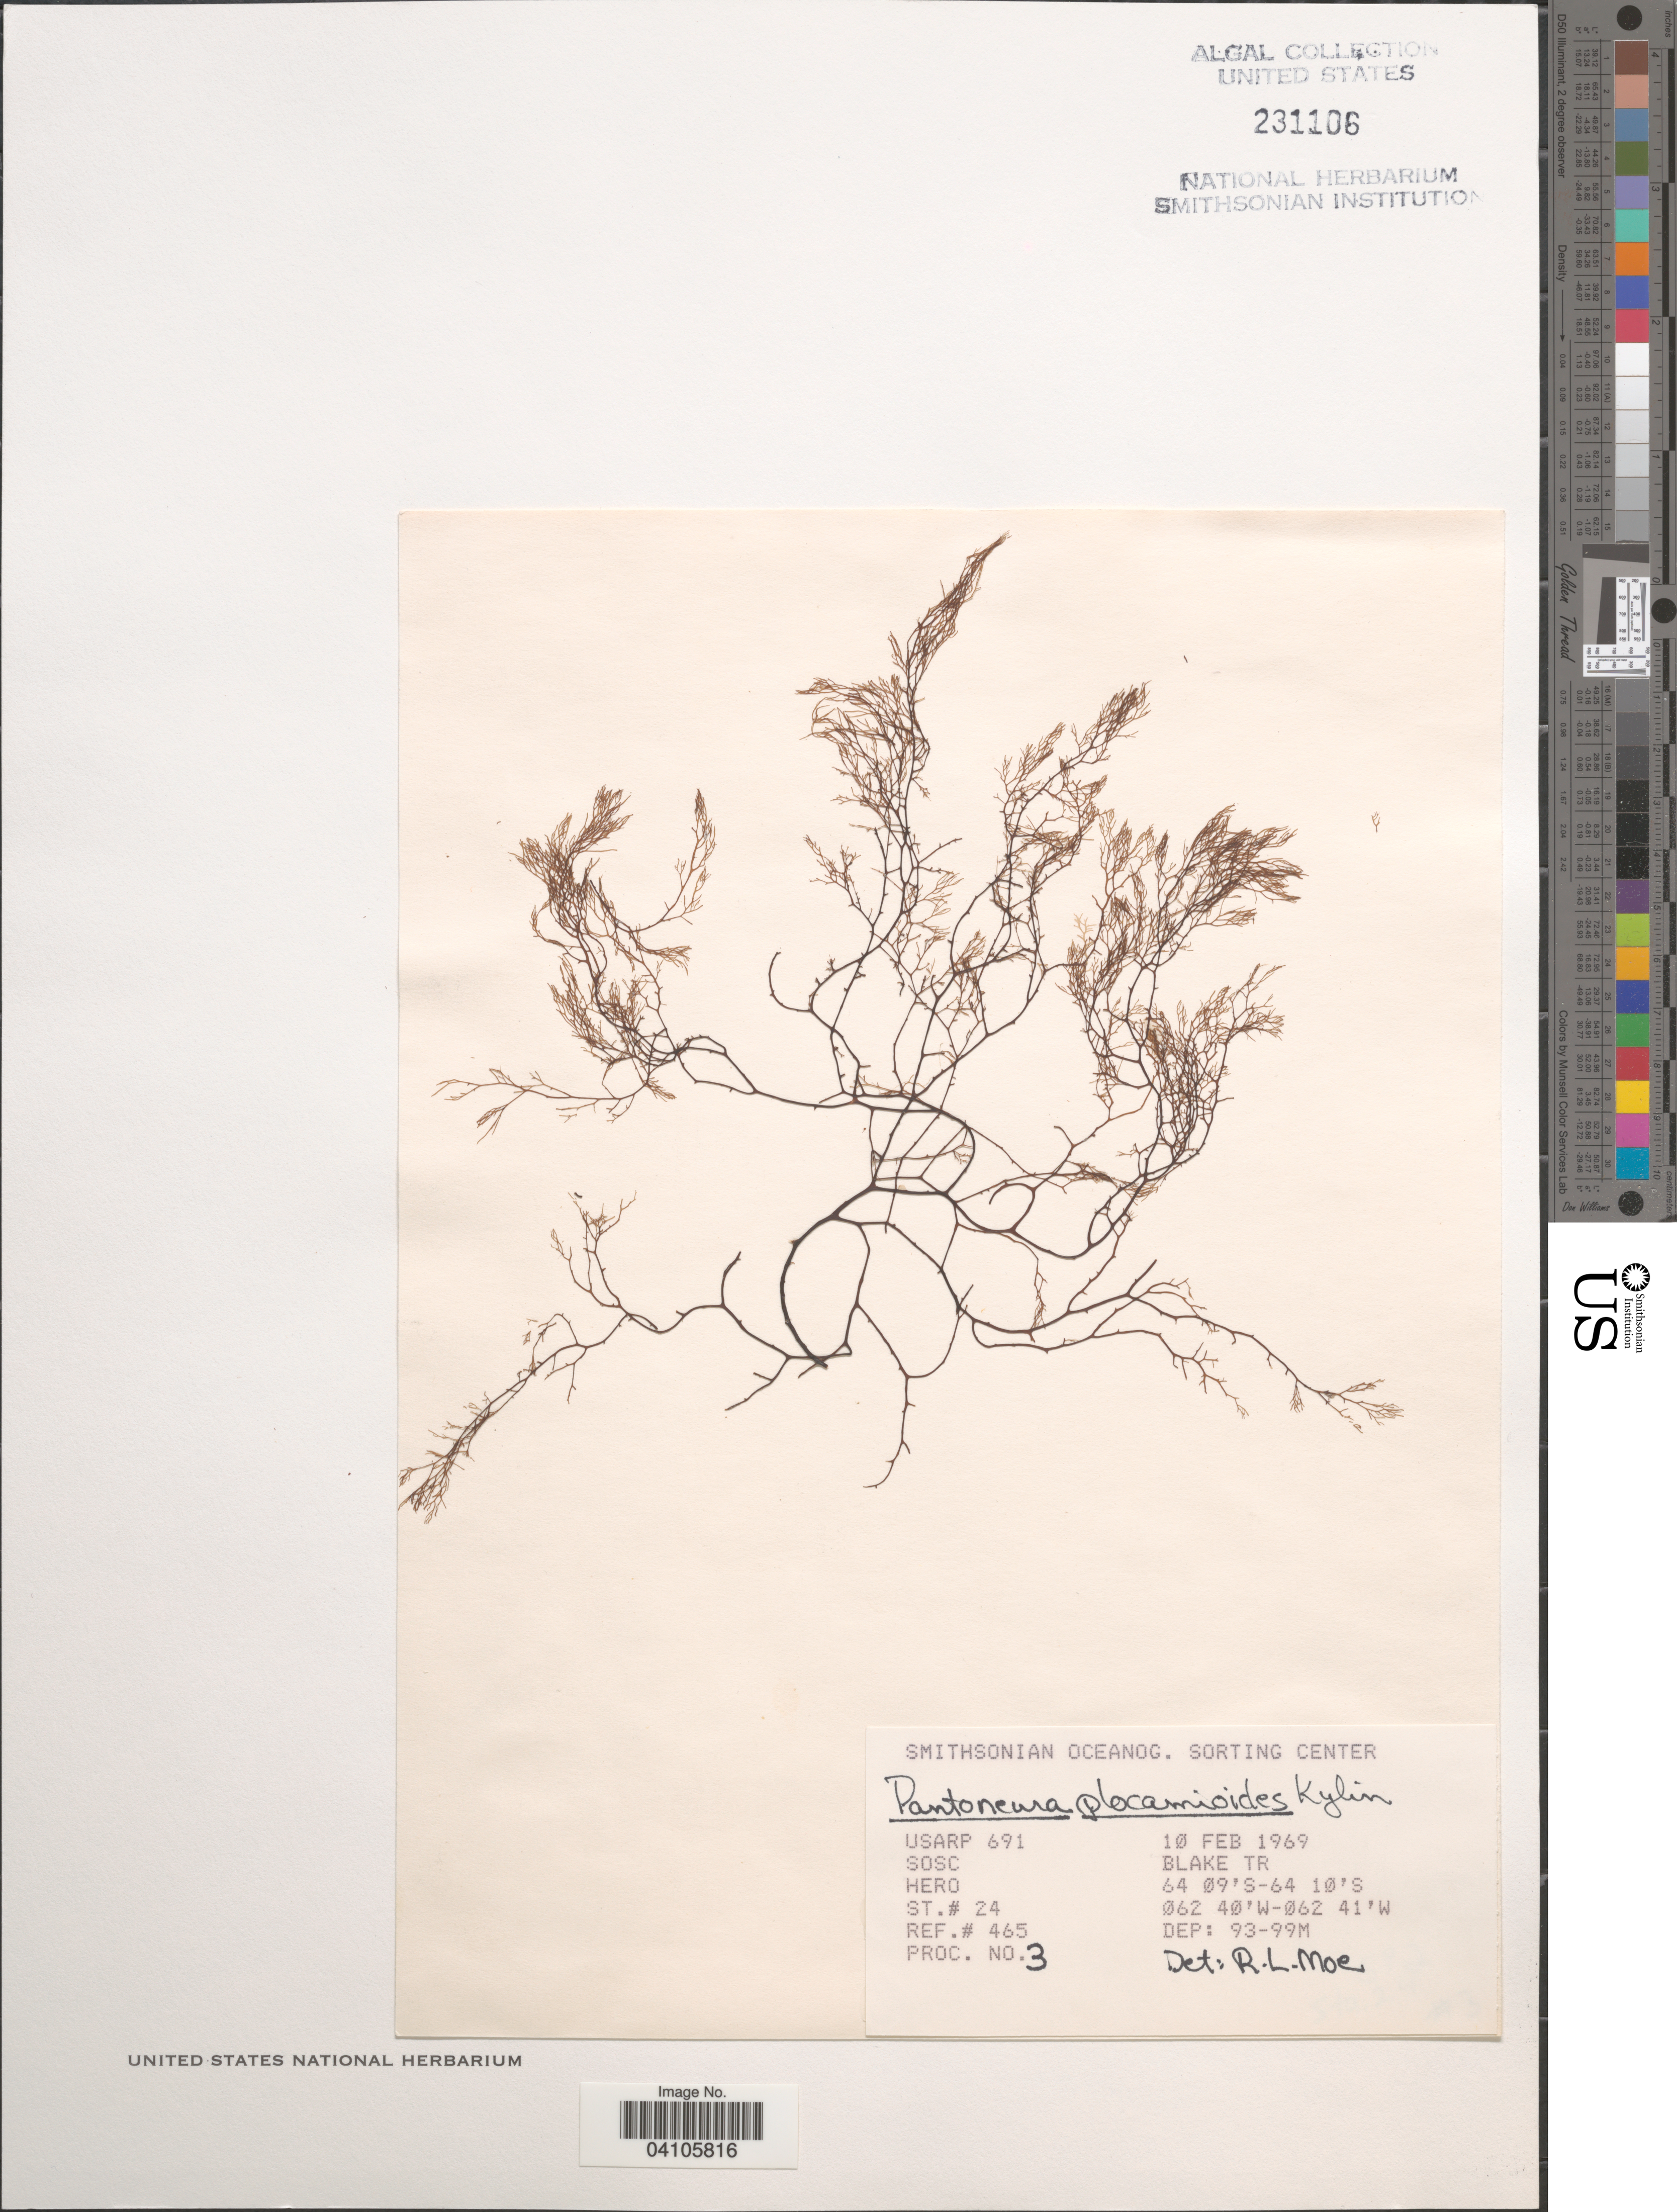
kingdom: Plantae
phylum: Rhodophyta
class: Florideophyceae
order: Ceramiales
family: Delesseriaceae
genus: Pantoneura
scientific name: Pantoneura plocamioides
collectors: T. Blake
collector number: Proc 3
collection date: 1969-02-10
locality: USARP 691.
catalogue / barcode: US 231106